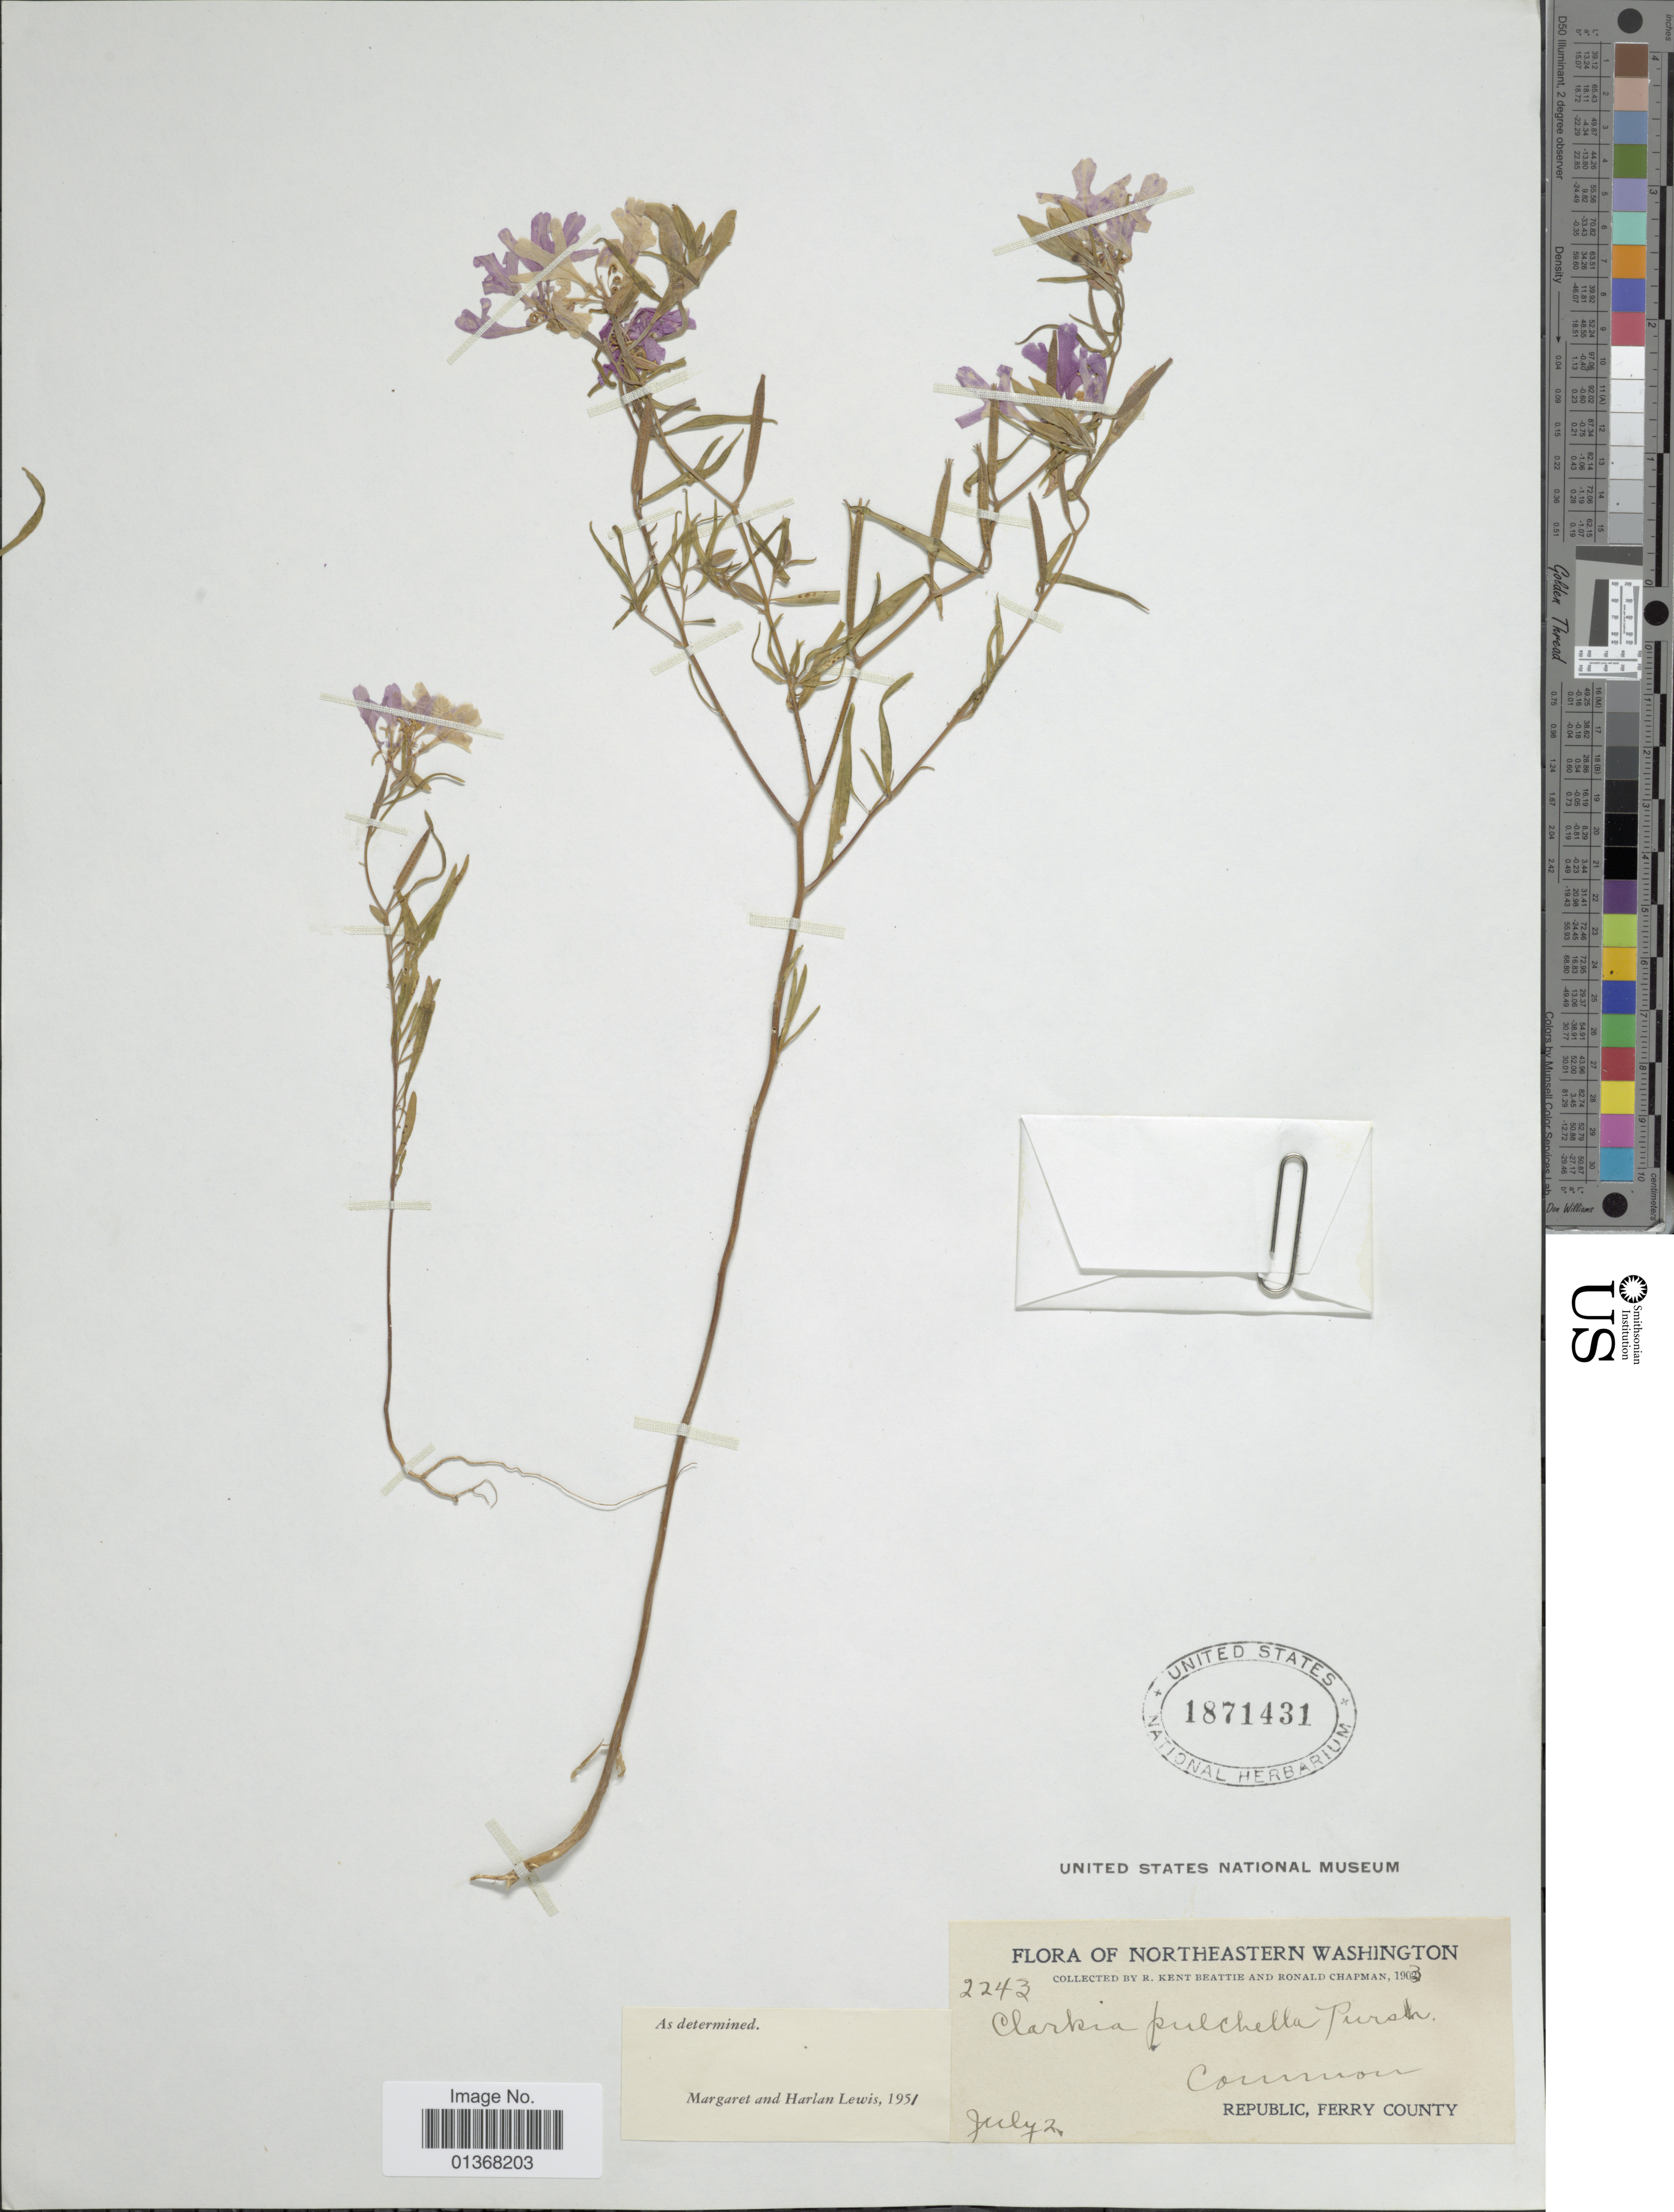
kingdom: Plantae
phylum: Tracheophyta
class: Magnoliopsida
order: Myrtales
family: Onagraceae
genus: Clarkia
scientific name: Clarkia pulchella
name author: Pursh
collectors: R. K. Beattie & R. Chapman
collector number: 2243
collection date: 1903-07-02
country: United States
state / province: Washington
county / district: Ferry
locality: Northeastern Washington, Republic, Ferry County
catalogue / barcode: US 1871431